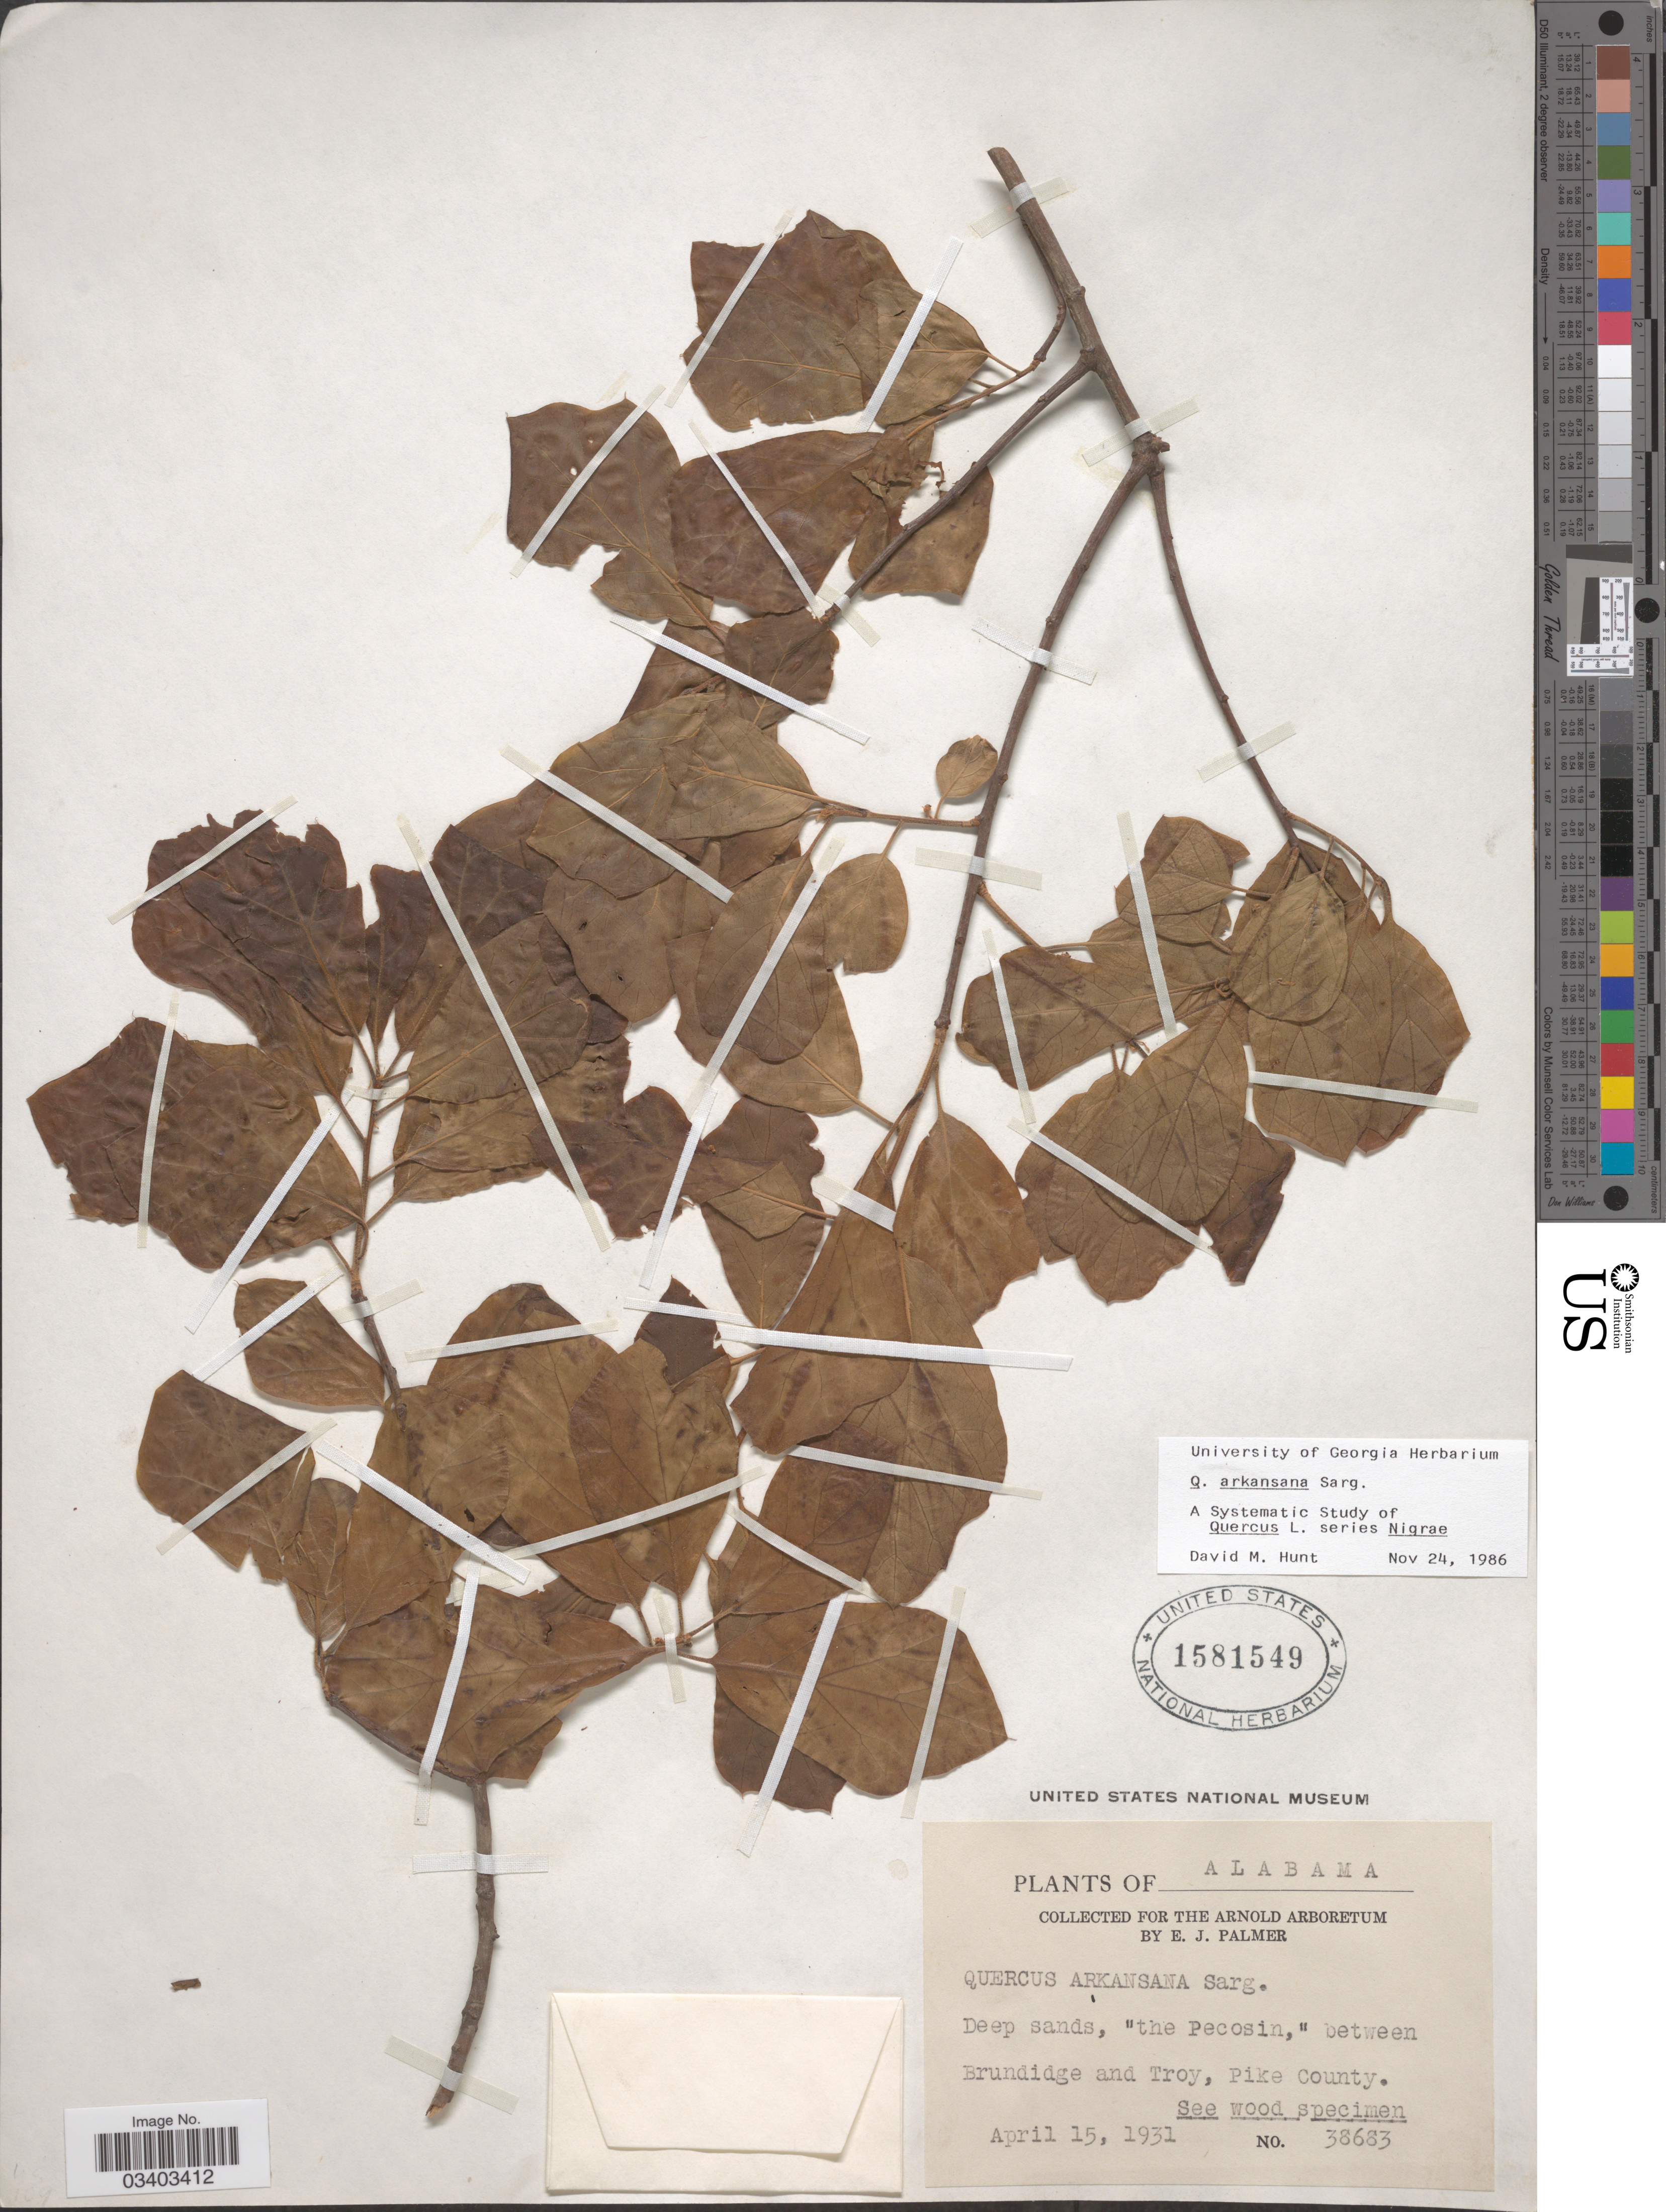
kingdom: Plantae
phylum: Tracheophyta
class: Magnoliopsida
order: Fagales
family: Fagaceae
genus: Quercus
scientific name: Quercus breviloba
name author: (Torr.) Sarg.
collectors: E. J. Palmer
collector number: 38683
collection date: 1931-04-15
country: United States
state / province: Alabama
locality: The Pecosin,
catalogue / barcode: US 1581549